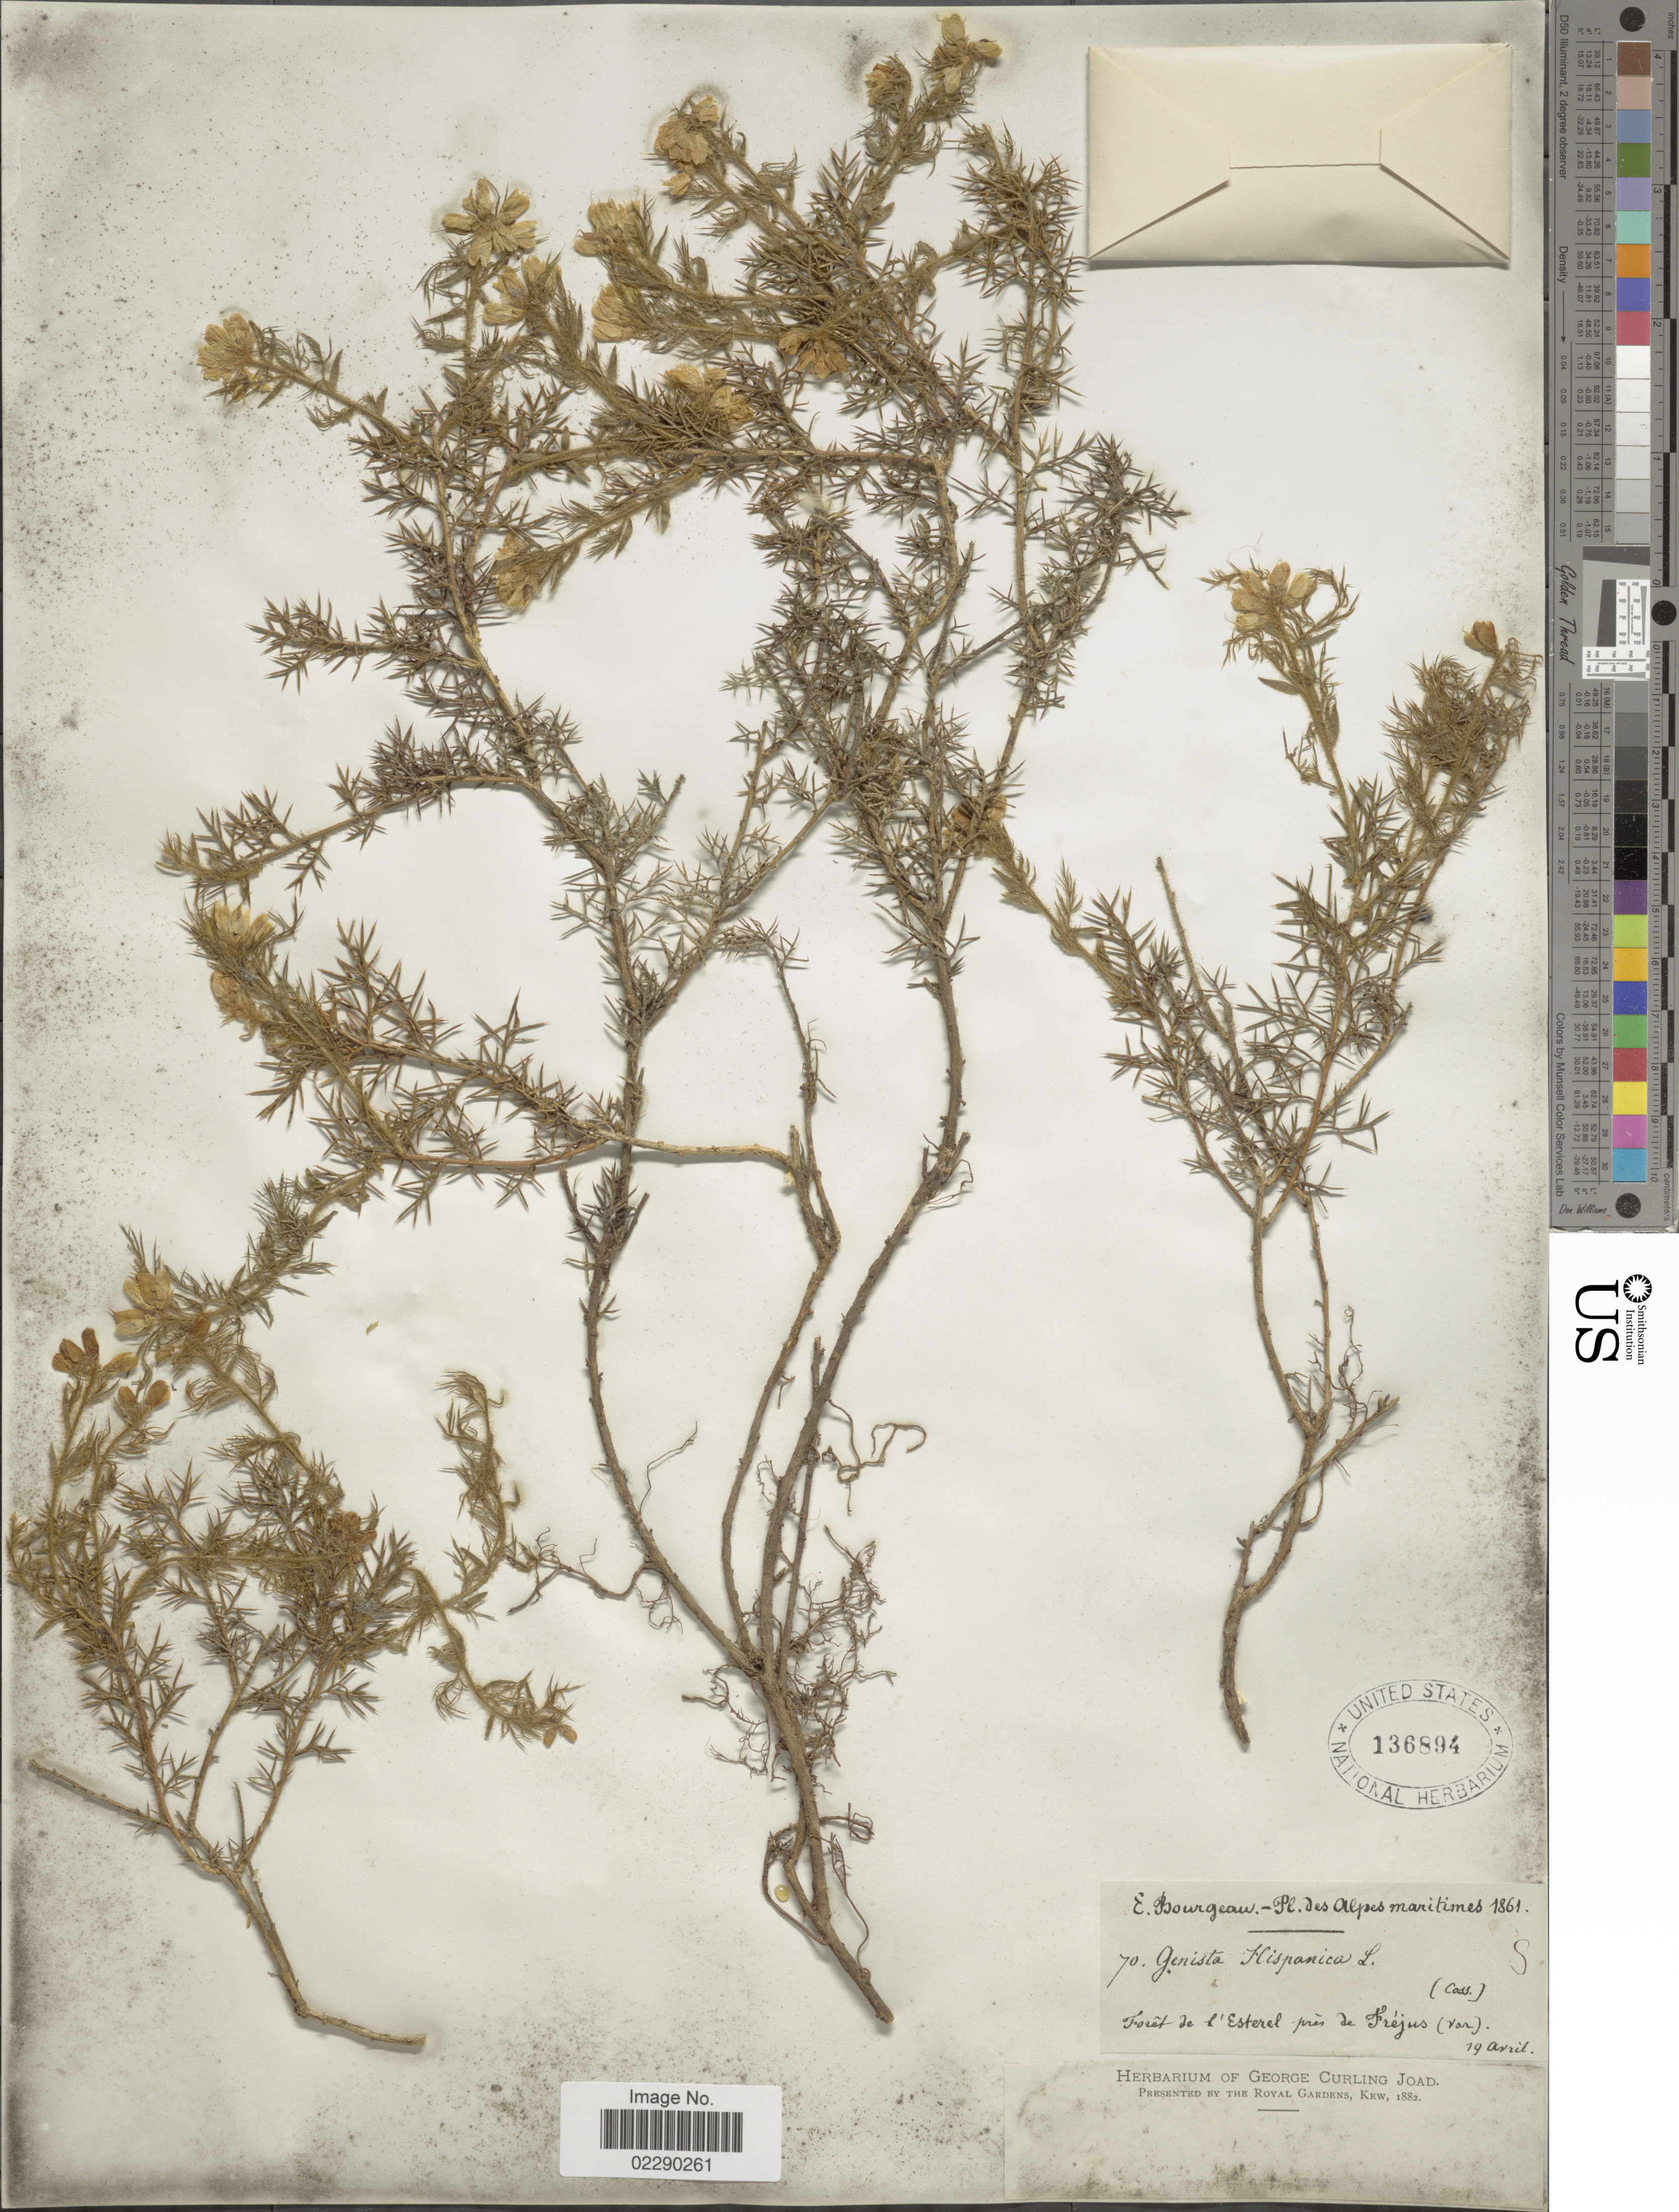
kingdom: Plantae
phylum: Tracheophyta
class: Magnoliopsida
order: Fabales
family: Fabaceae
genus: Genista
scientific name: Genista hispanica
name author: L.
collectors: E. Bourgeau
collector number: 70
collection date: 1861-04-19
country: France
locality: Alpes Maritimes, foret de l'Esterel pres de Frejus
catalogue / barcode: US 136894